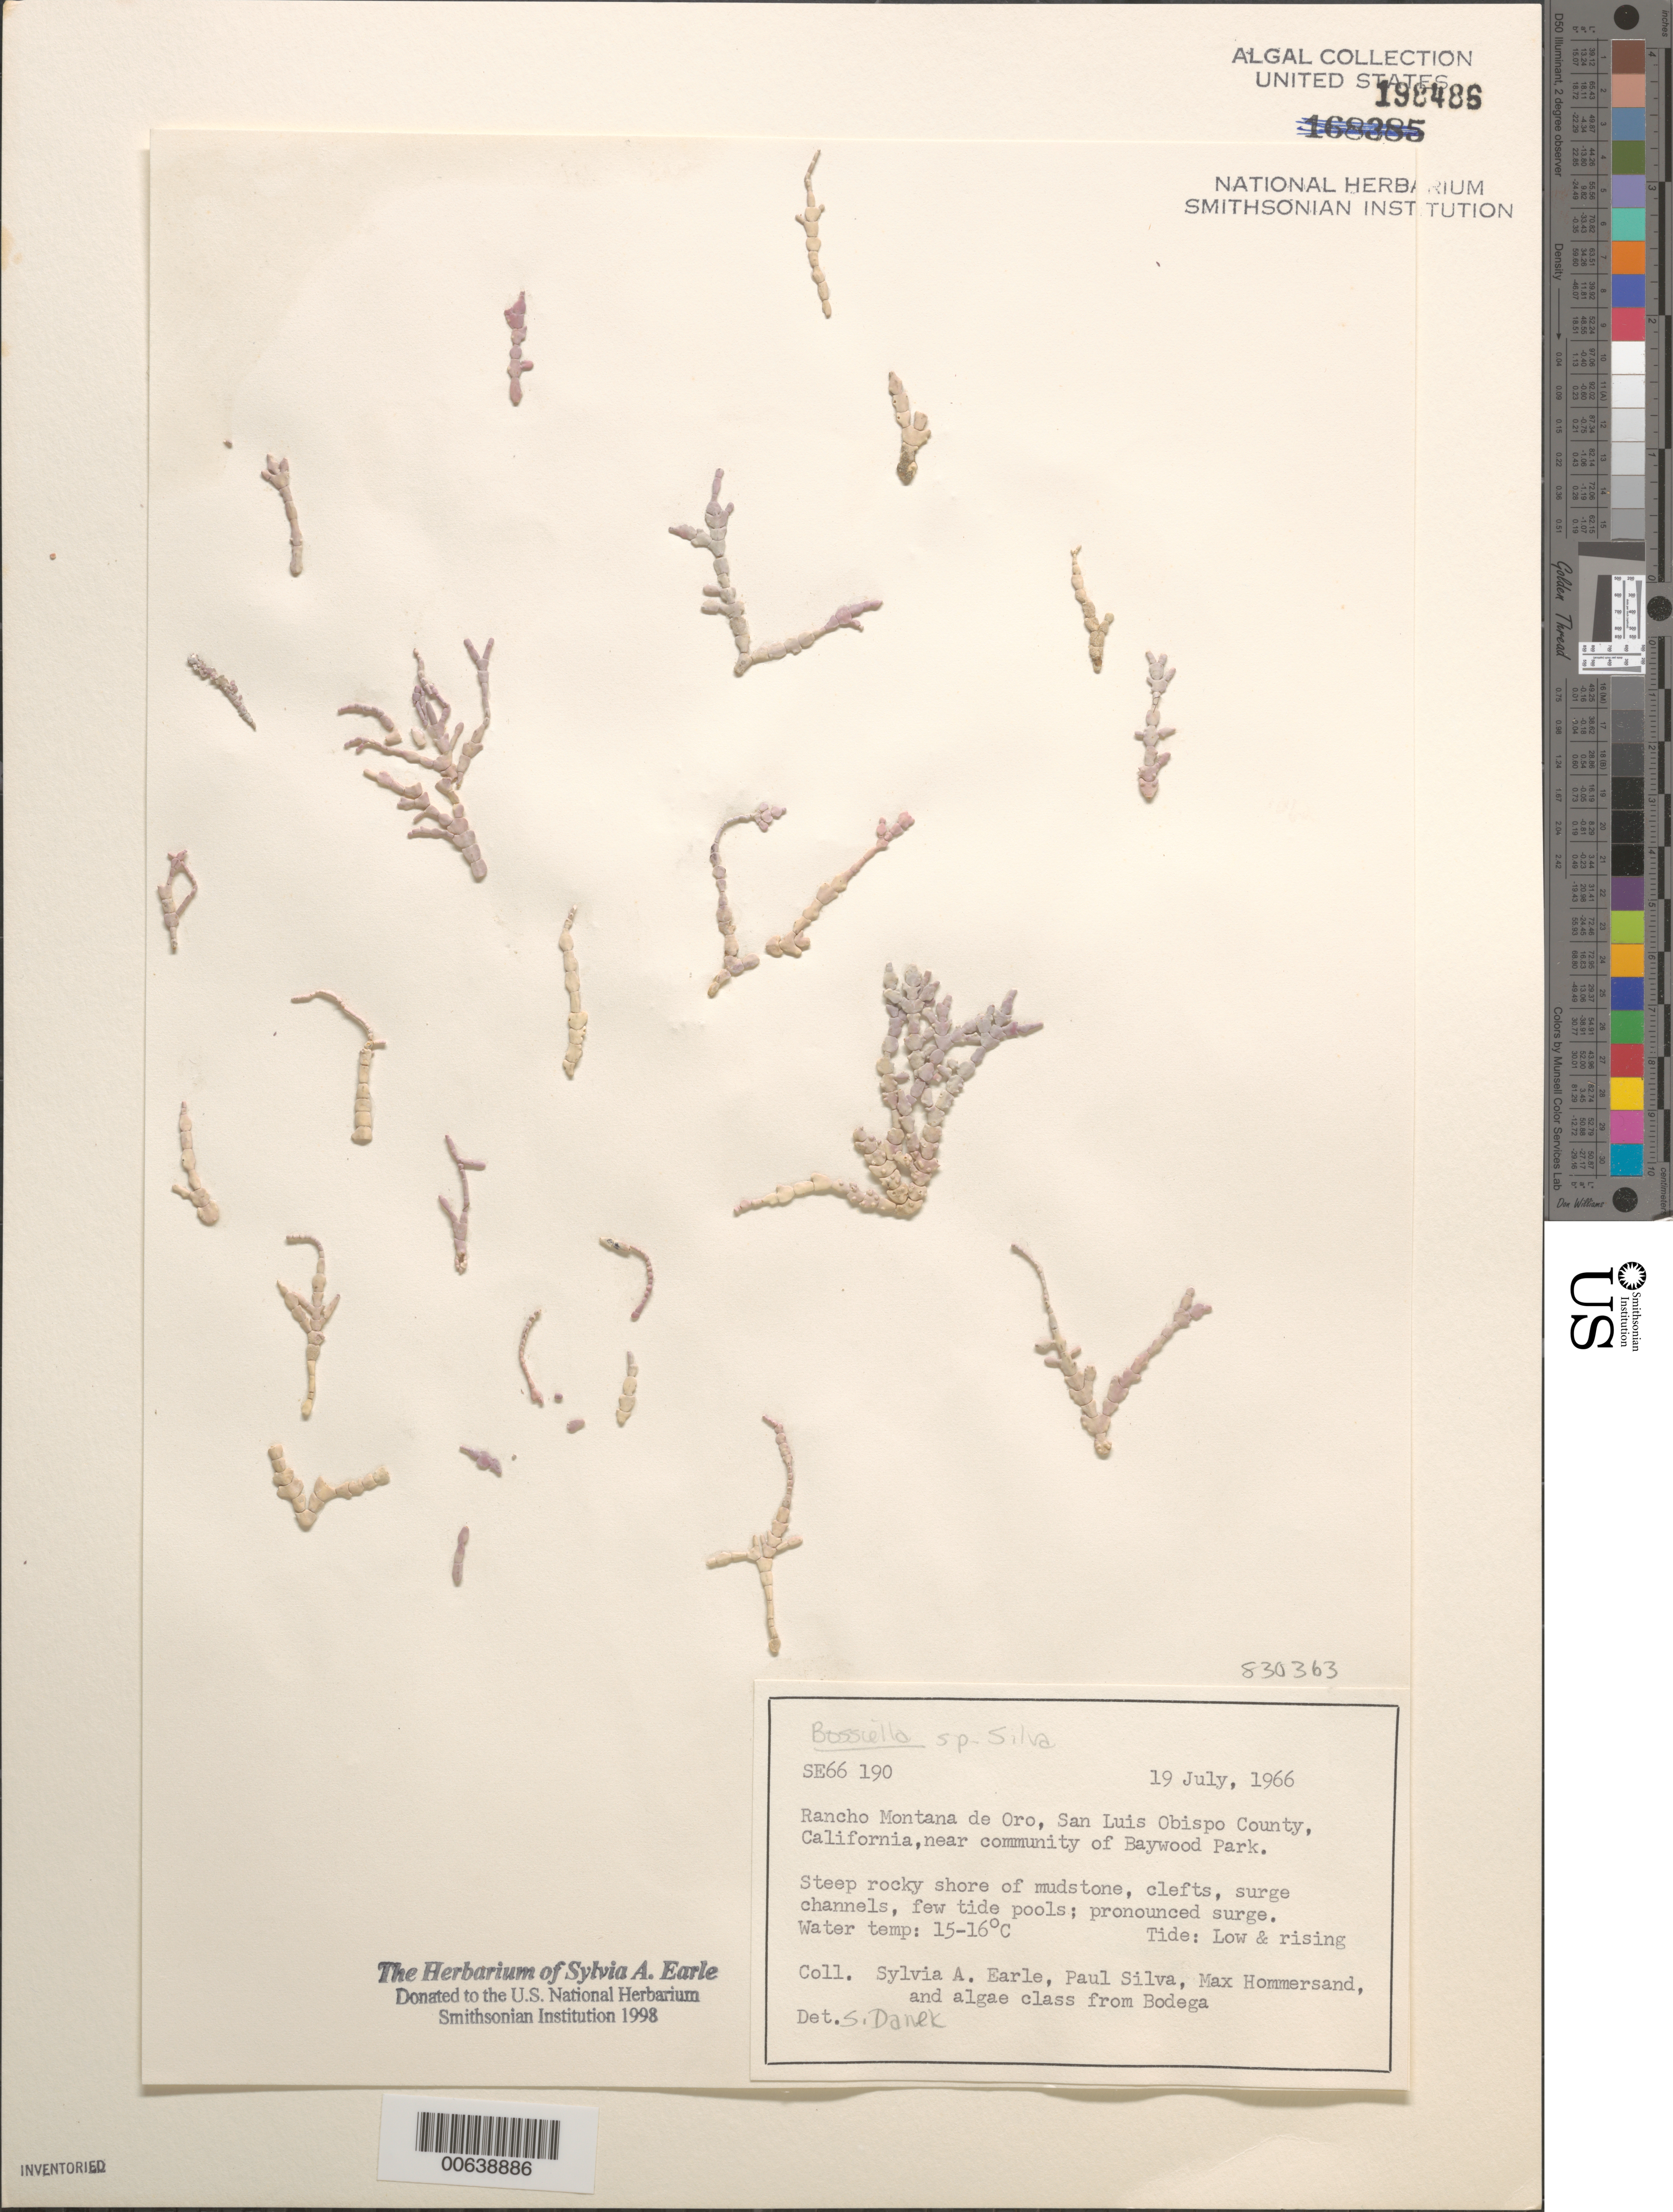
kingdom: Plantae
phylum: Rhodophyta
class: Florideophyceae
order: Corallinales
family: Corallinaceae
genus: Bossiella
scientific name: Bossiella sp.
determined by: Danek, S. L.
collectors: S. A. Earle, P. C. Silva, M. H. Hommersand & Bodega Algae Class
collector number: SE 66190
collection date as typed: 19 Jul 1966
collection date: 1966-07-19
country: United States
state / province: California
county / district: San Luis Obispo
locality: Rancho Montana de Oro, near Baywood Park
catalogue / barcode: US 198486